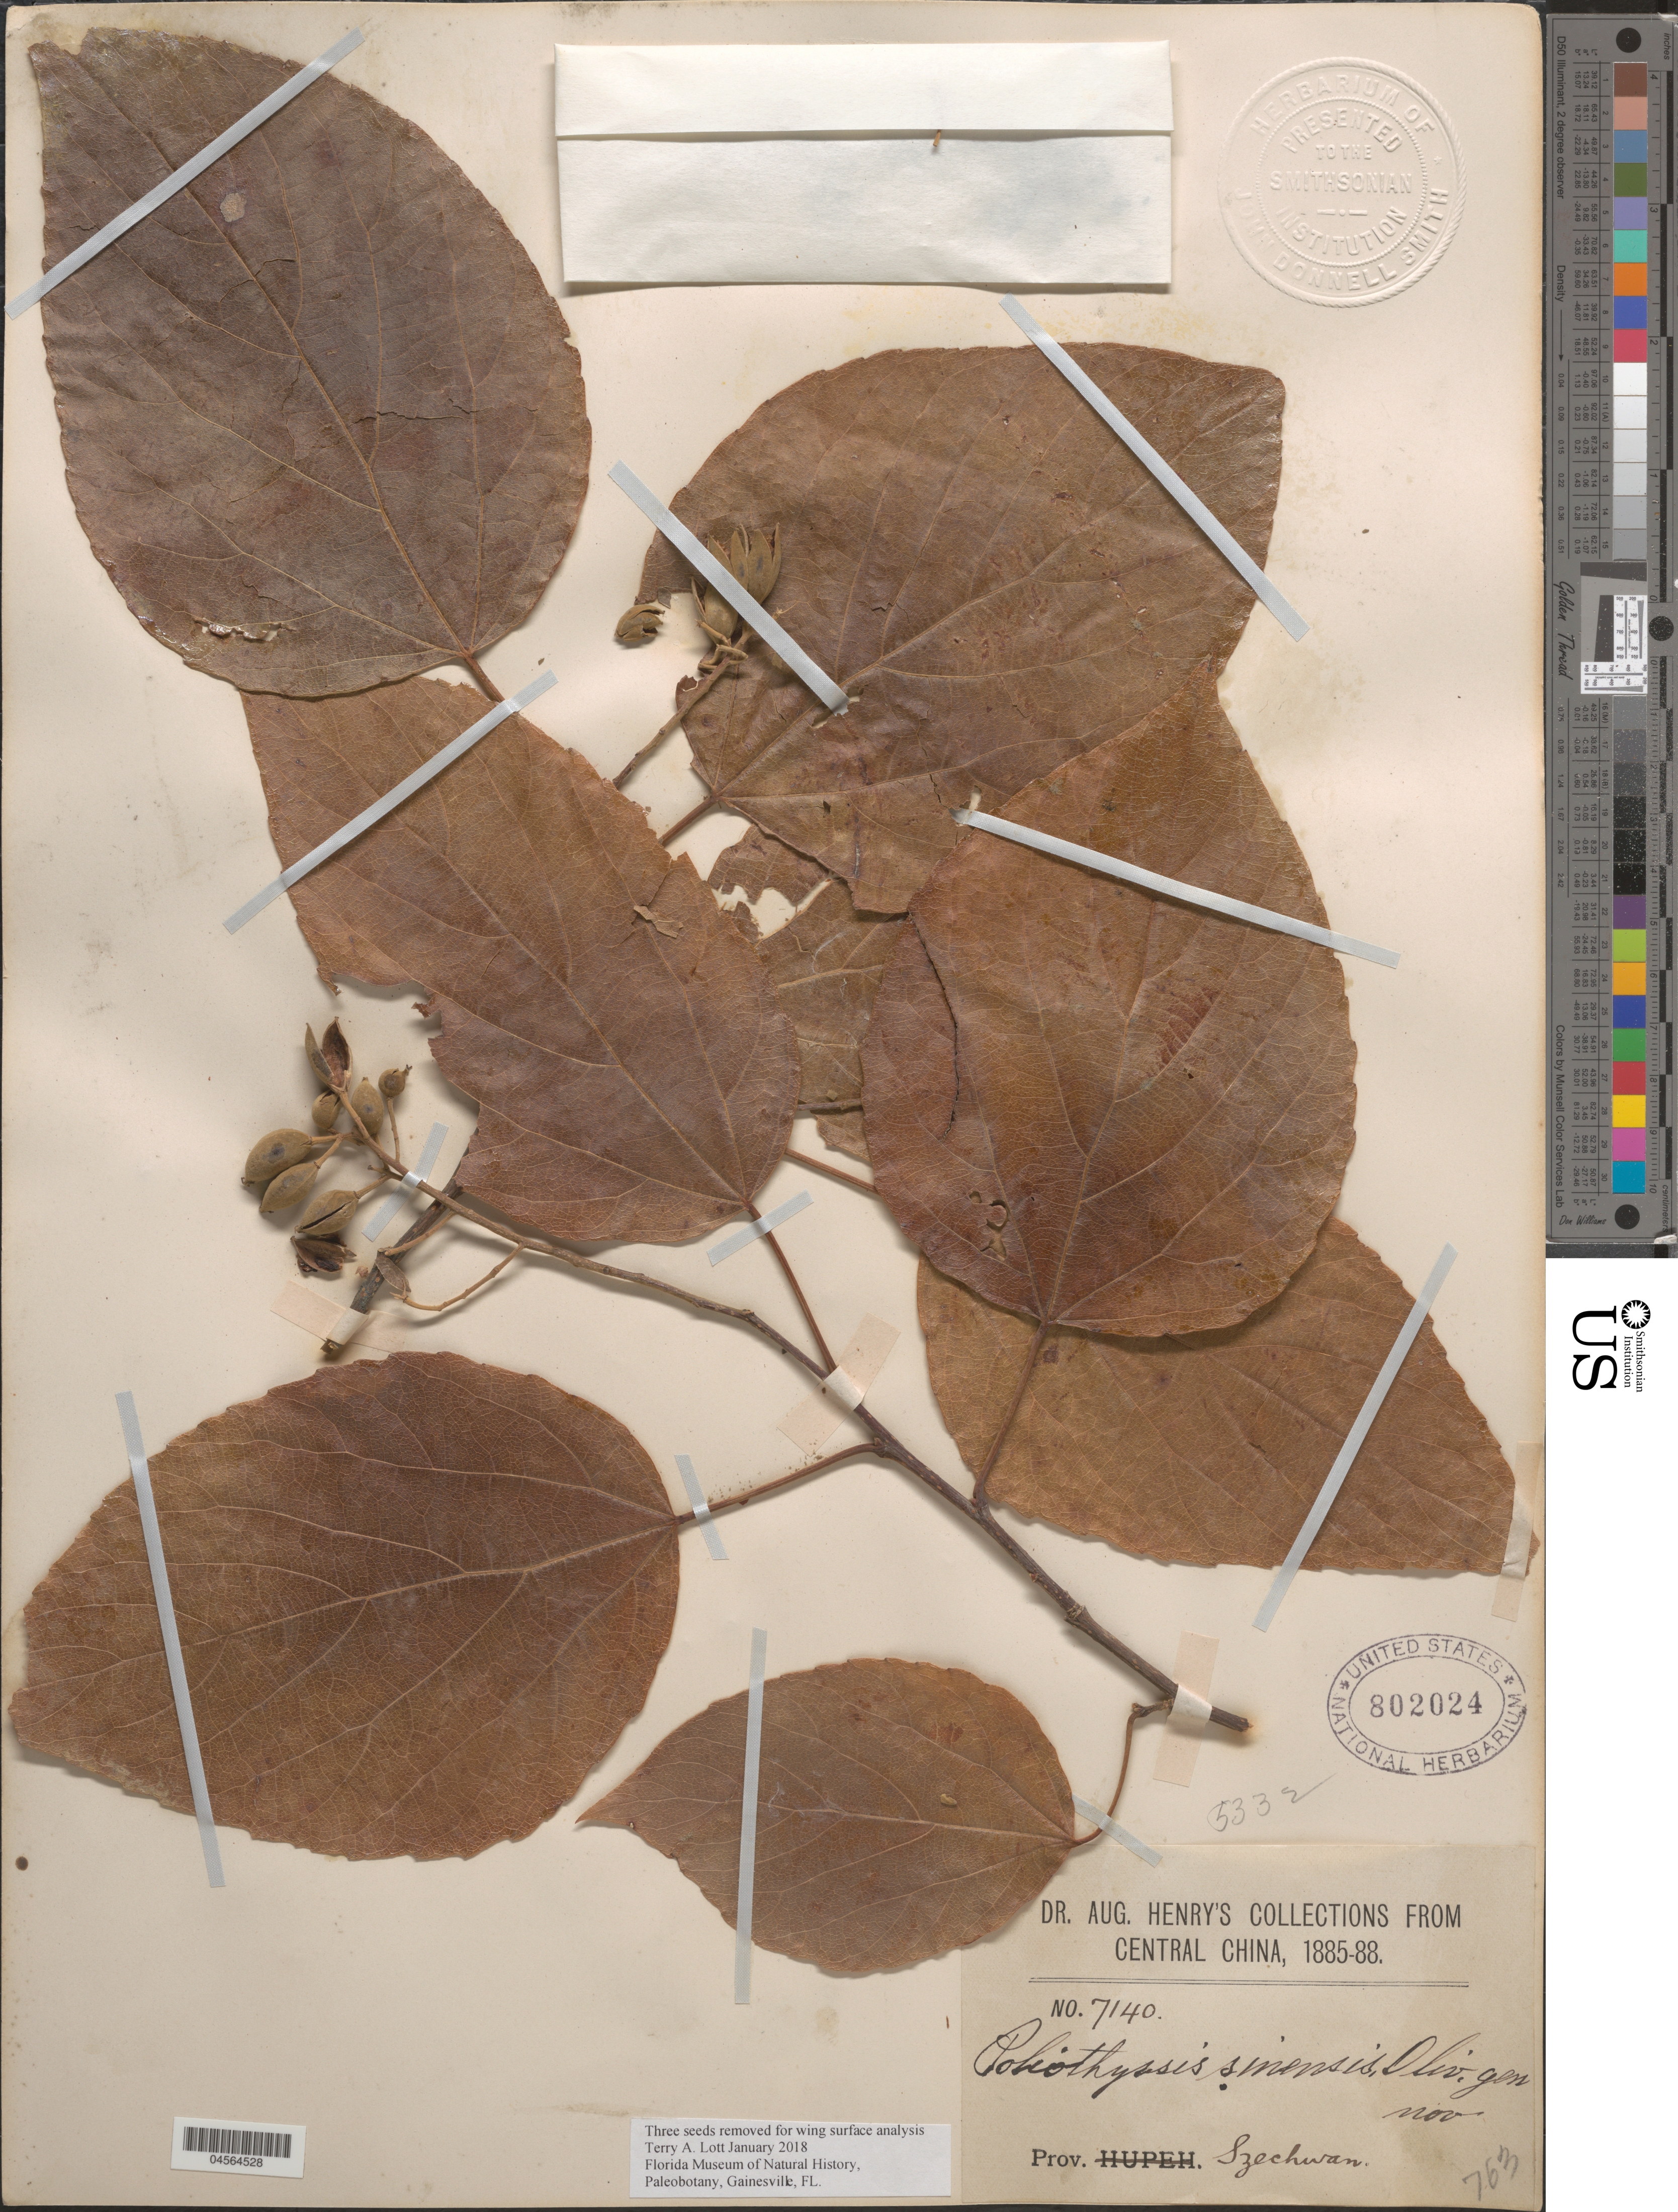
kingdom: Plantae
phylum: Tracheophyta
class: Magnoliopsida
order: Malpighiales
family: Salicaceae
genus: Poliothyrsis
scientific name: Poliothyrsis sinensis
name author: Oliv.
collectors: A. Henry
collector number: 7140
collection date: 1885/1888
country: China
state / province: Sichuan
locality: Central China. Prov. Szechwan.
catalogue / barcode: US 802024